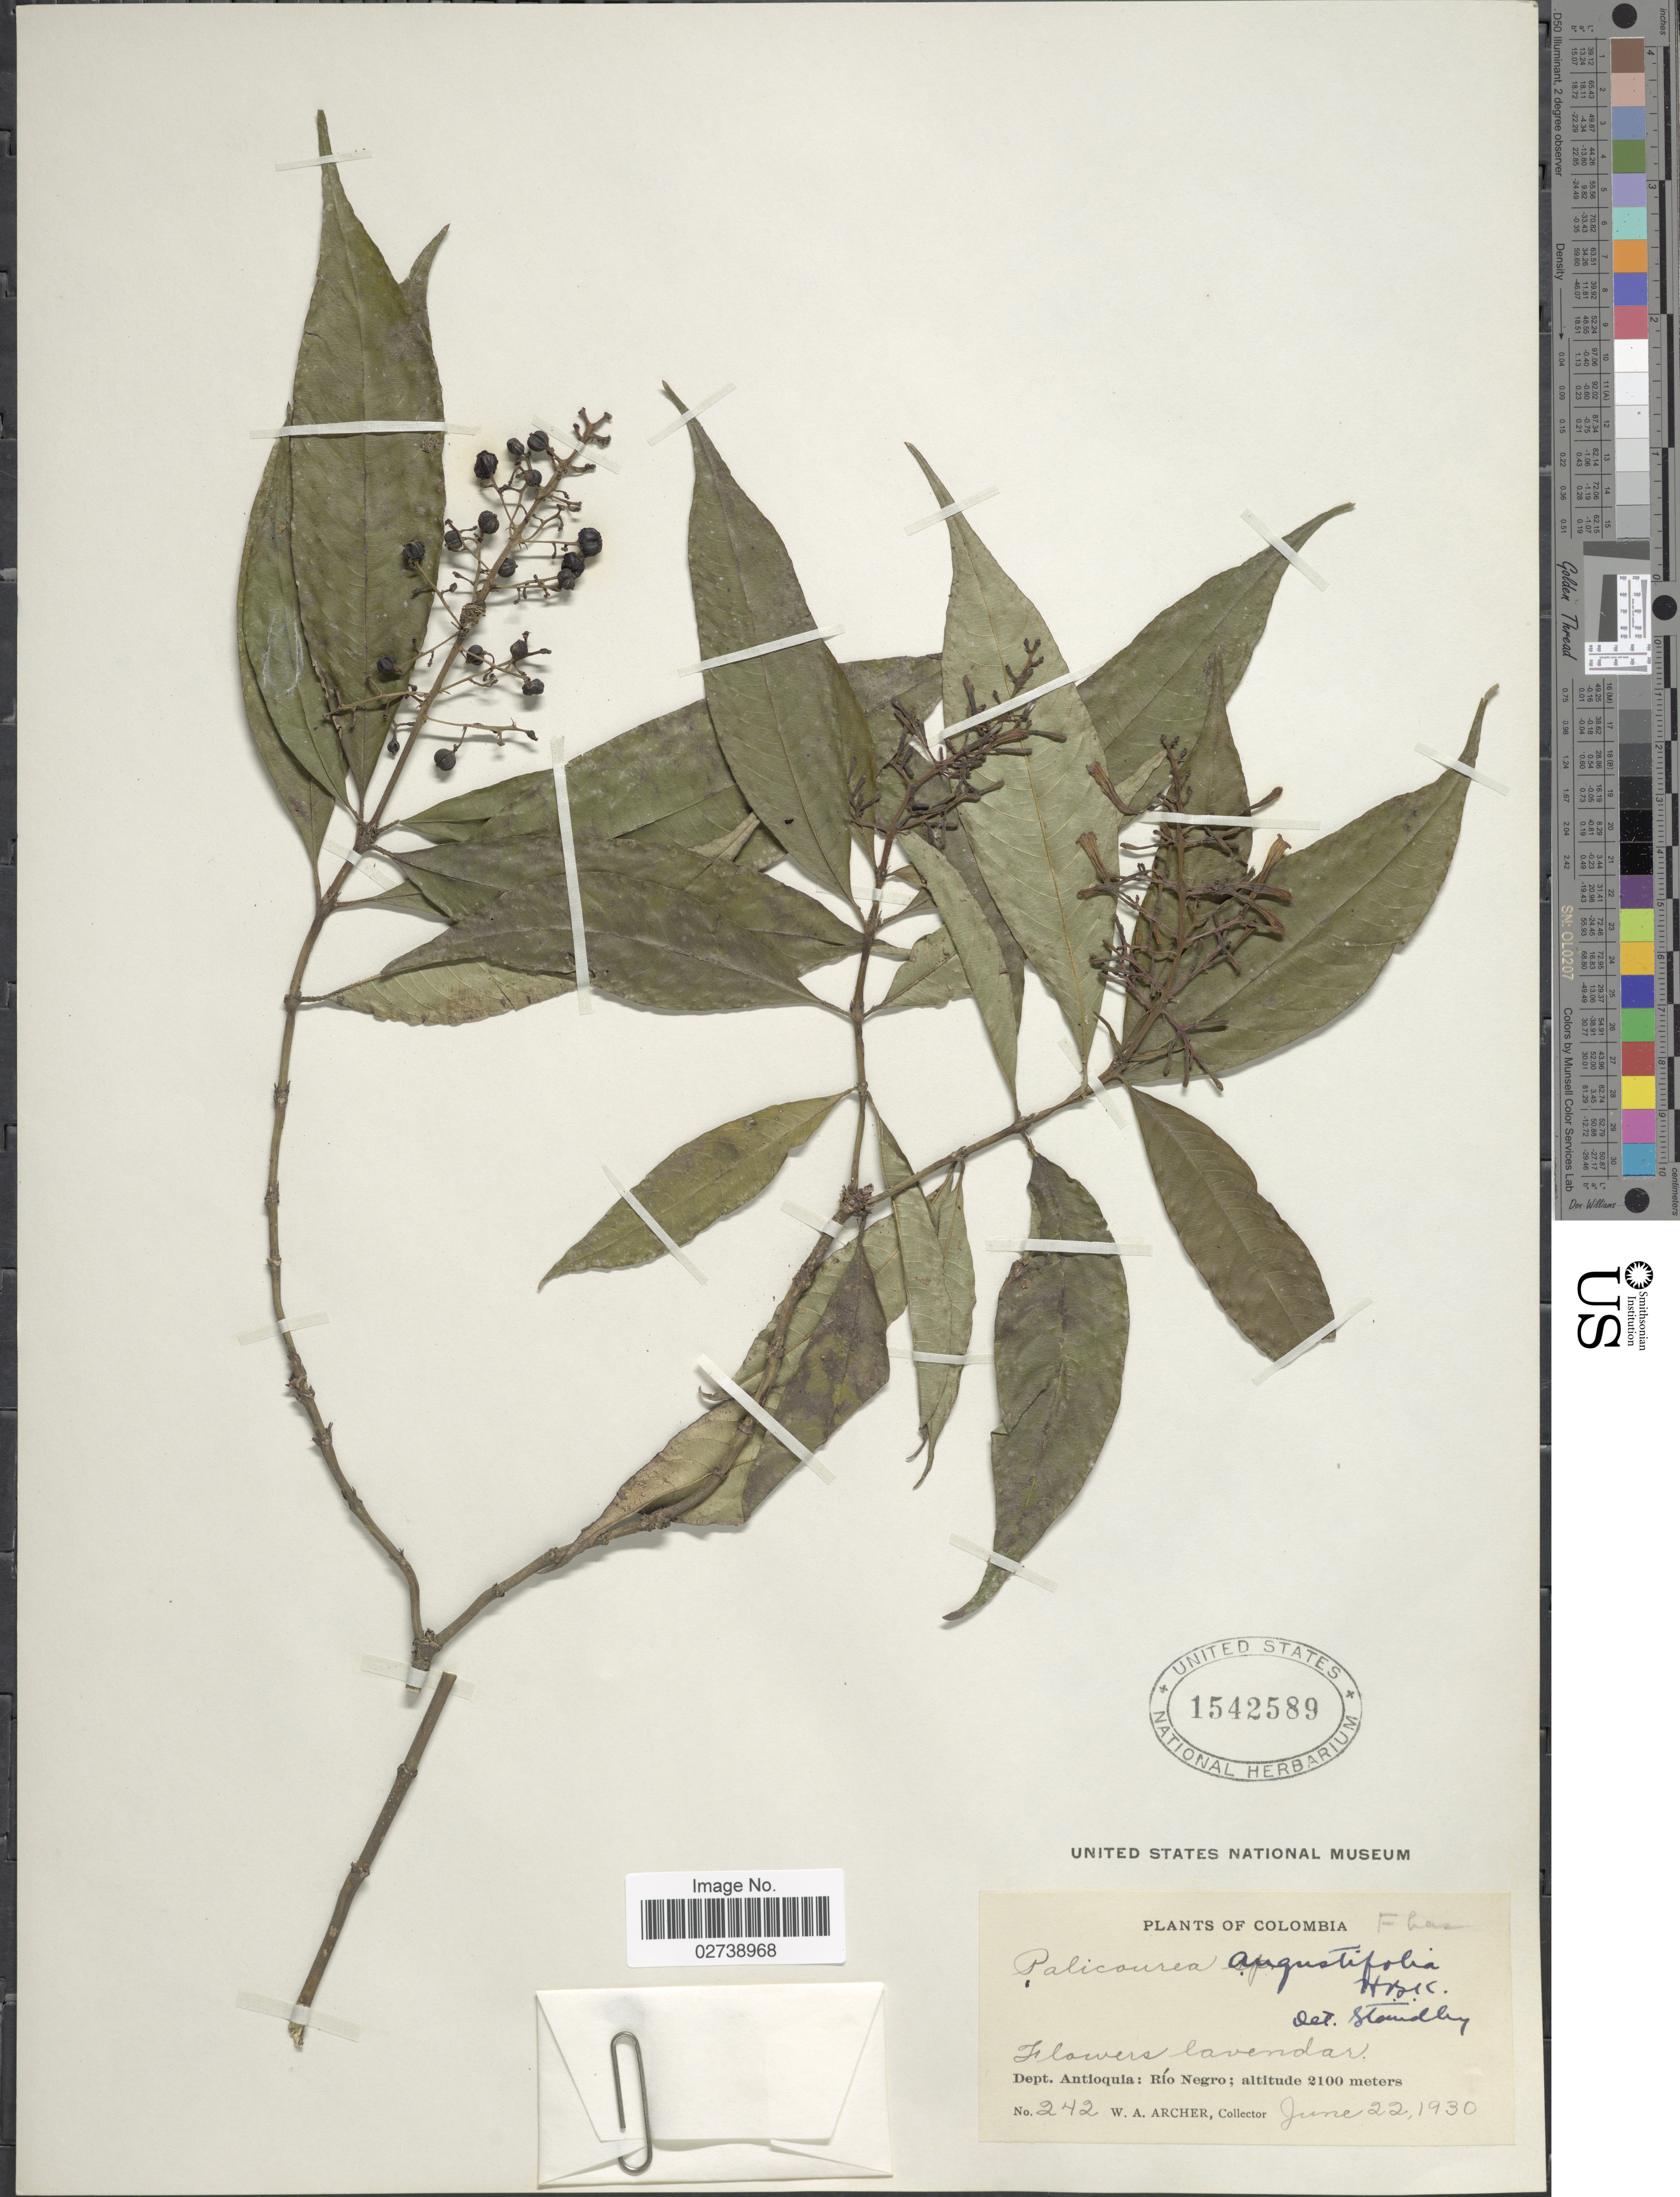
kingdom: Plantae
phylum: Tracheophyta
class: Magnoliopsida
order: Gentianales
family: Rubiaceae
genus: Palicourea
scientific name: Palicourea angustifolia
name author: Kunth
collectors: W. A. Archer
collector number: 242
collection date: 1930-06-22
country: Colombia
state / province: Antioquia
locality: Dept. Antioquia: Rio Negro.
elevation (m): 2100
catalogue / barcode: US 1542589